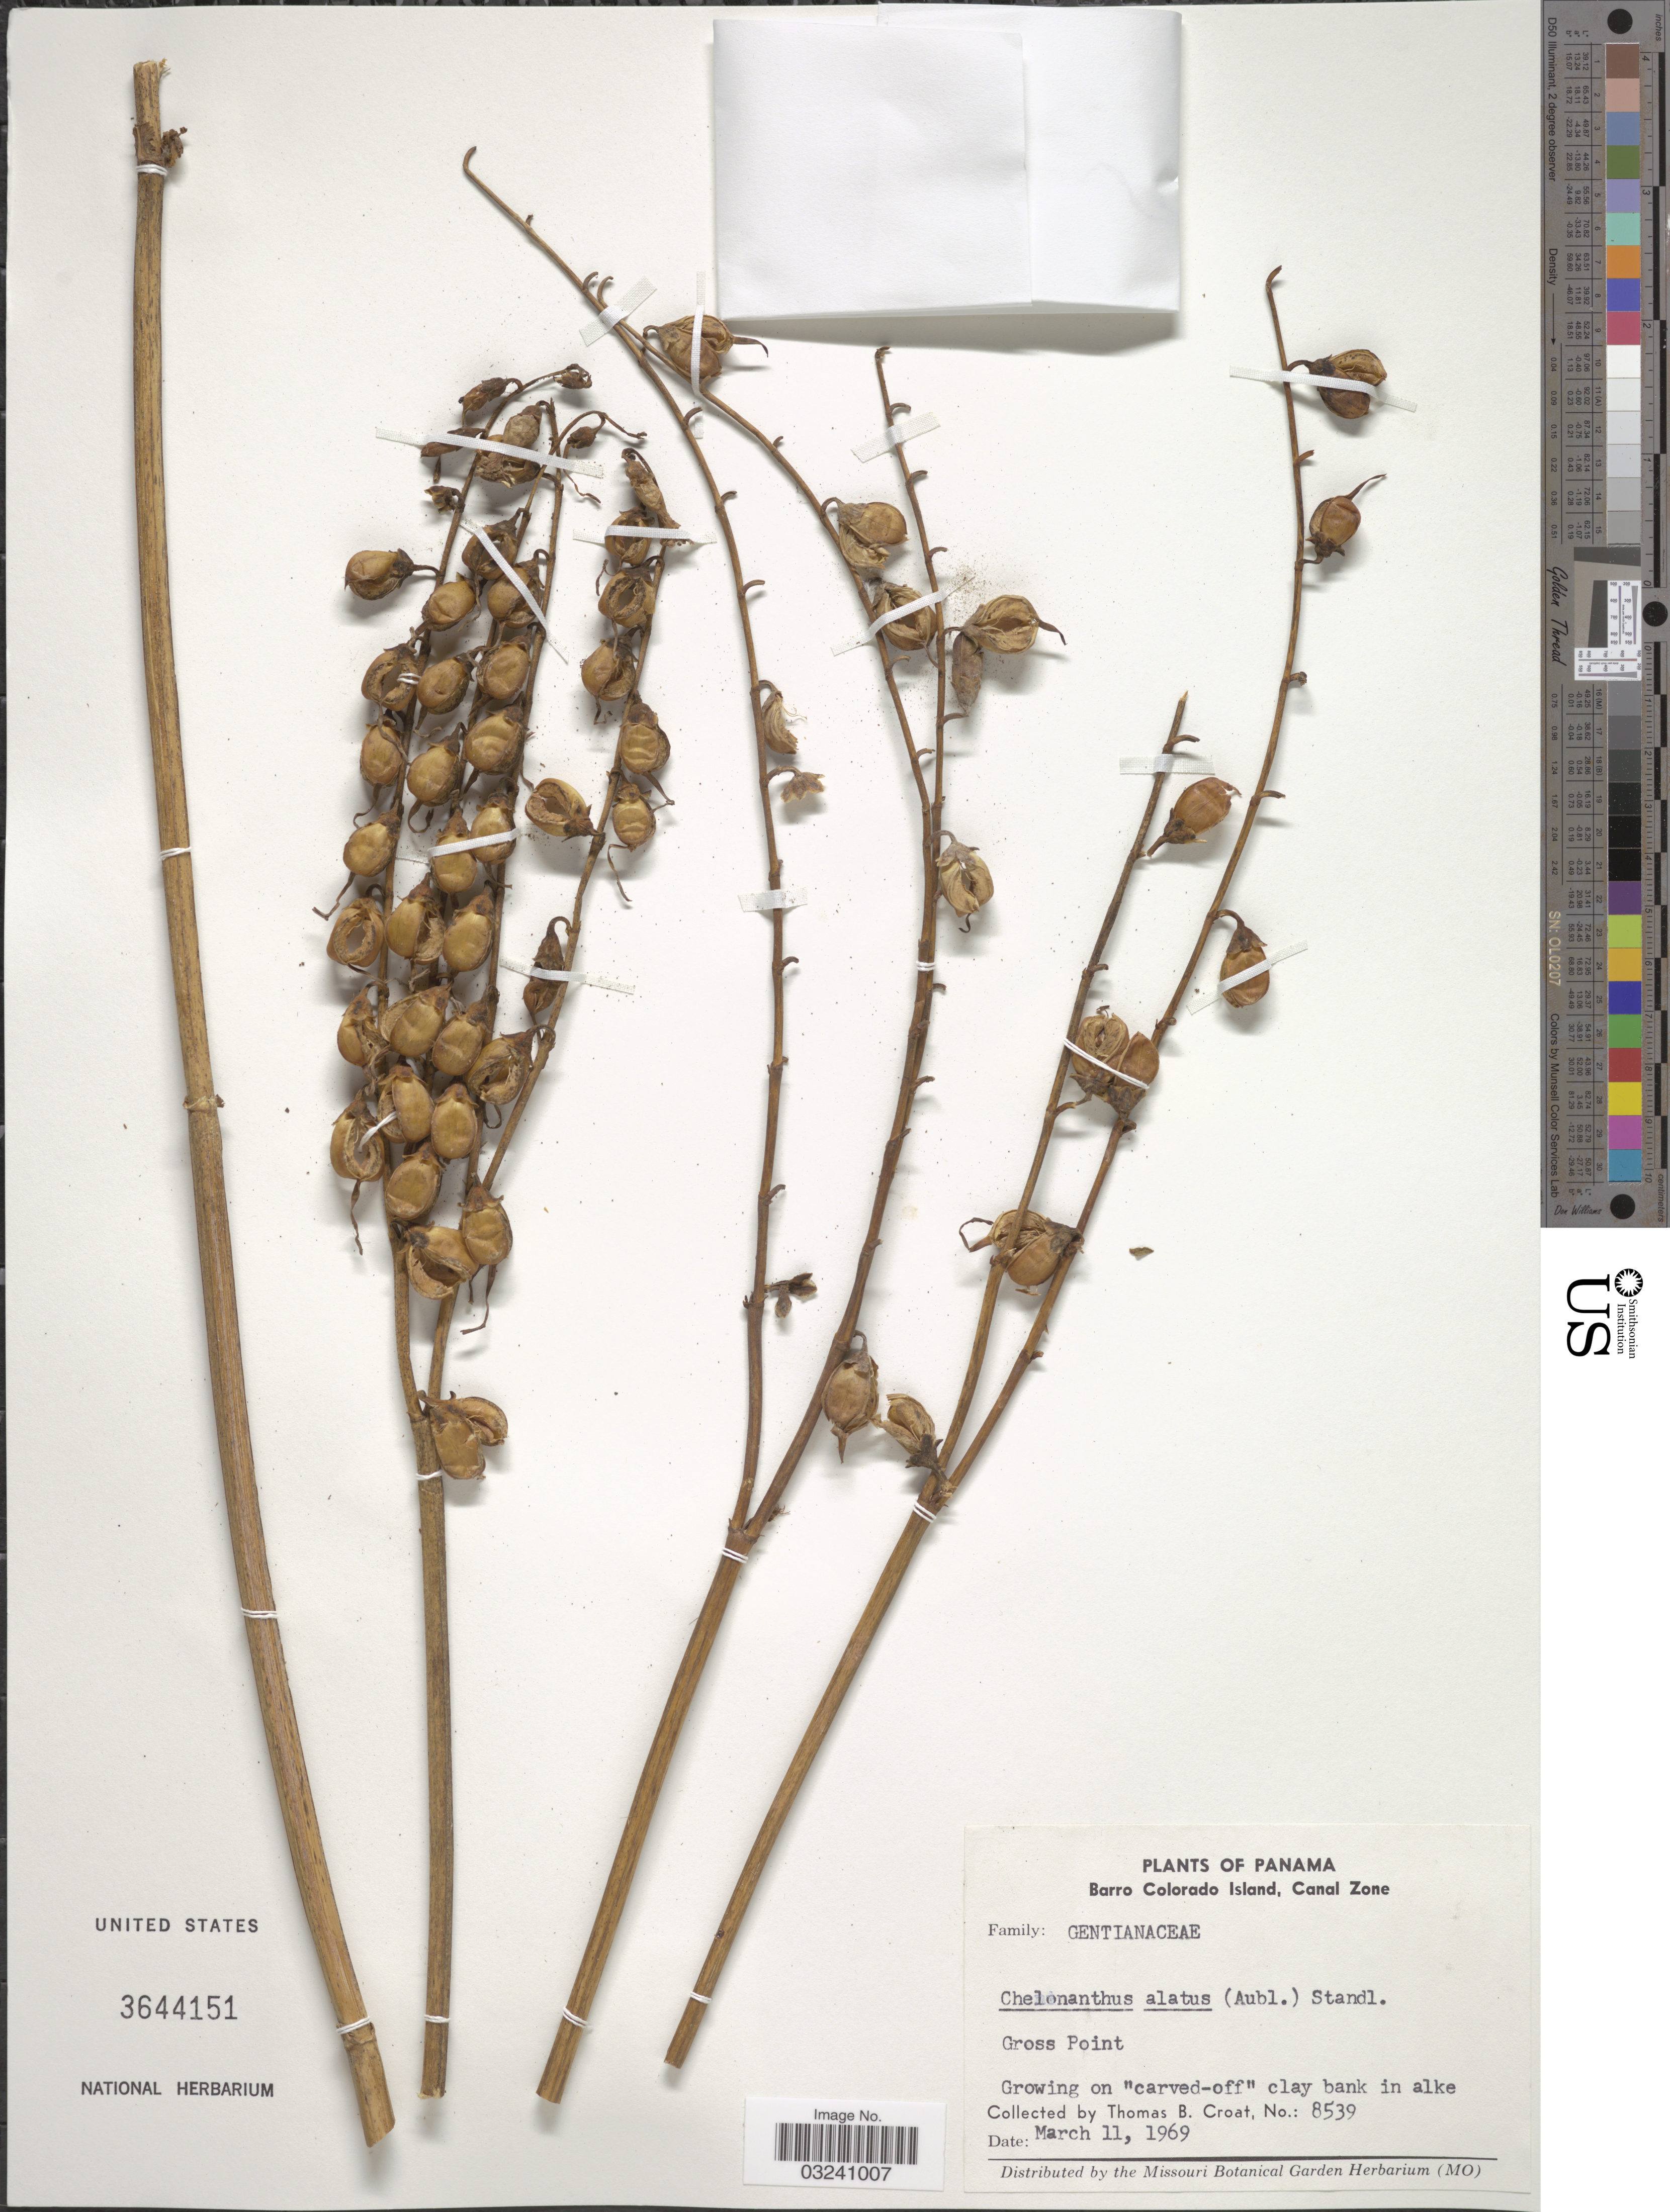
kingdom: Plantae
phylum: Tracheophyta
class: Magnoliopsida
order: Gentianales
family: Gentianaceae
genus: Chelonanthus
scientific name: Chelonanthus alatus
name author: (Aubl.) Pulle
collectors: T. B. Croat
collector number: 8539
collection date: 1969-03-11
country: Panama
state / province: Panamá Oeste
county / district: Canal Zone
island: Barro Colorado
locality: Barro Colorado Island, Canal Zone. Gross Point.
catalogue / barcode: US 3644151